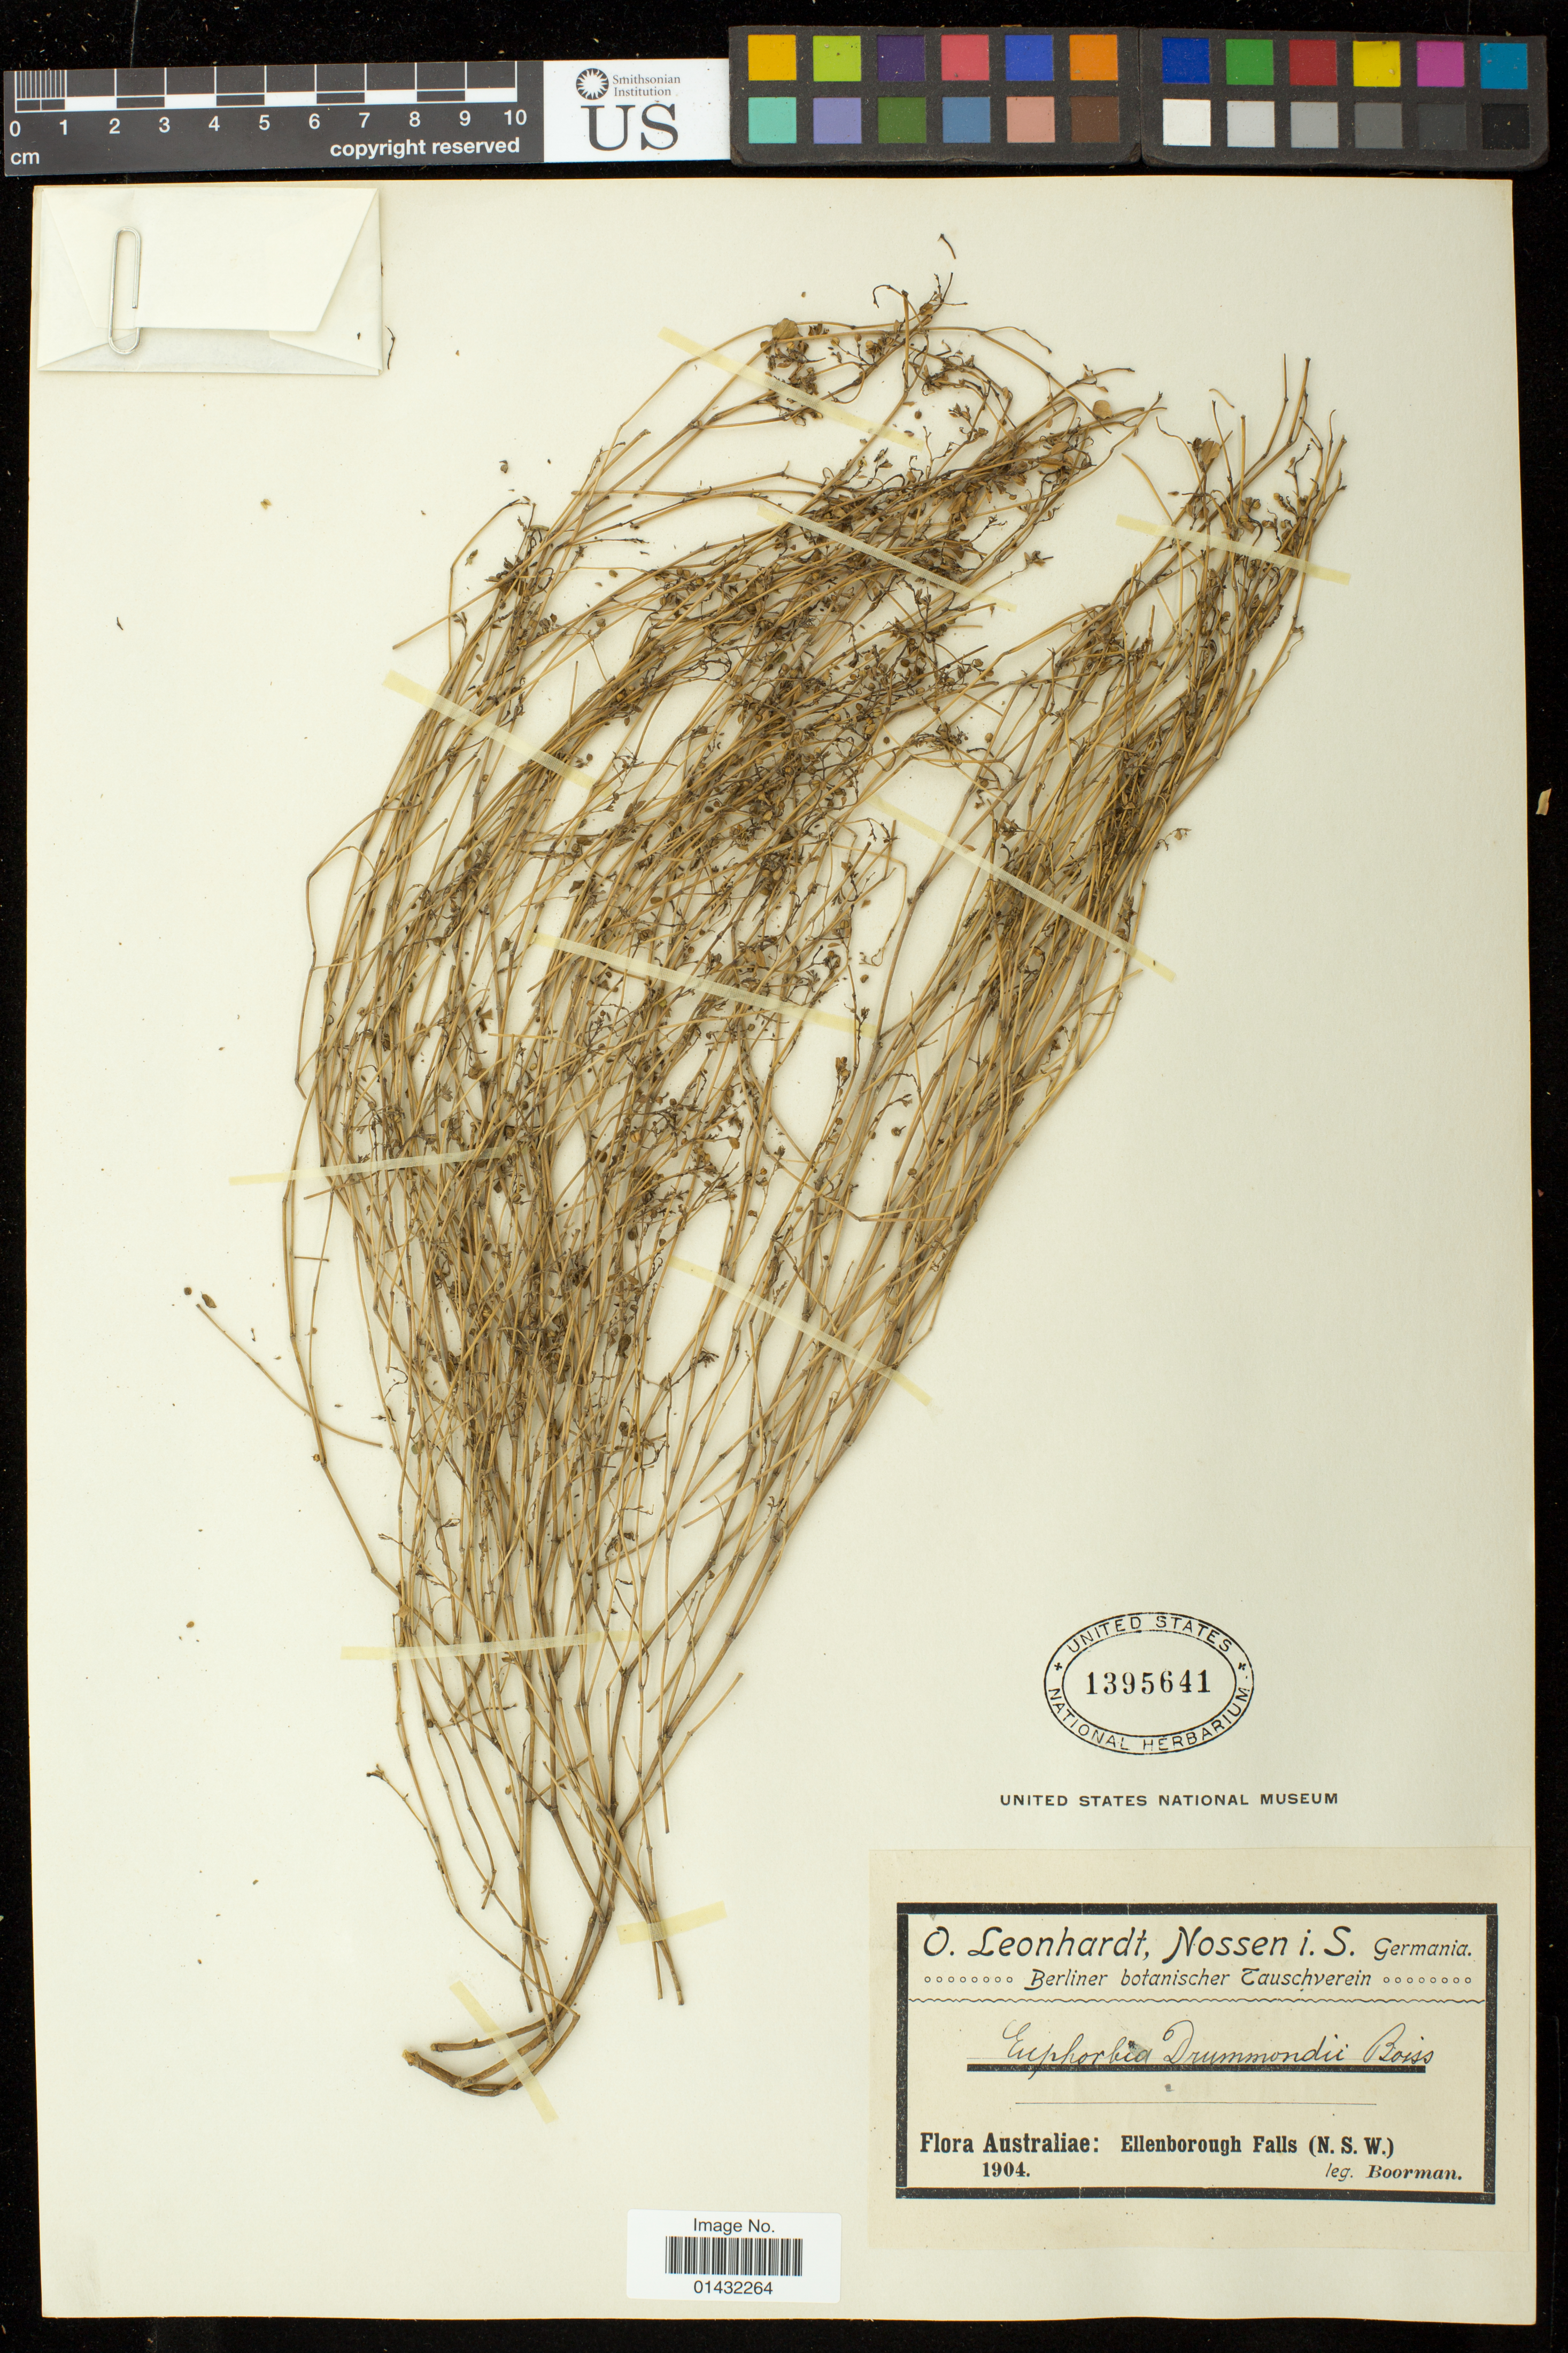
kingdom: Plantae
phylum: Tracheophyta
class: Magnoliopsida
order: Malpighiales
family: Euphorbiaceae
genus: Euphorbia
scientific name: Euphorbia drummondii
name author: Boiss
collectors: J. Boorman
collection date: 1904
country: Australia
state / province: New South Wales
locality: Ellenborough Falls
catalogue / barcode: US 1395641